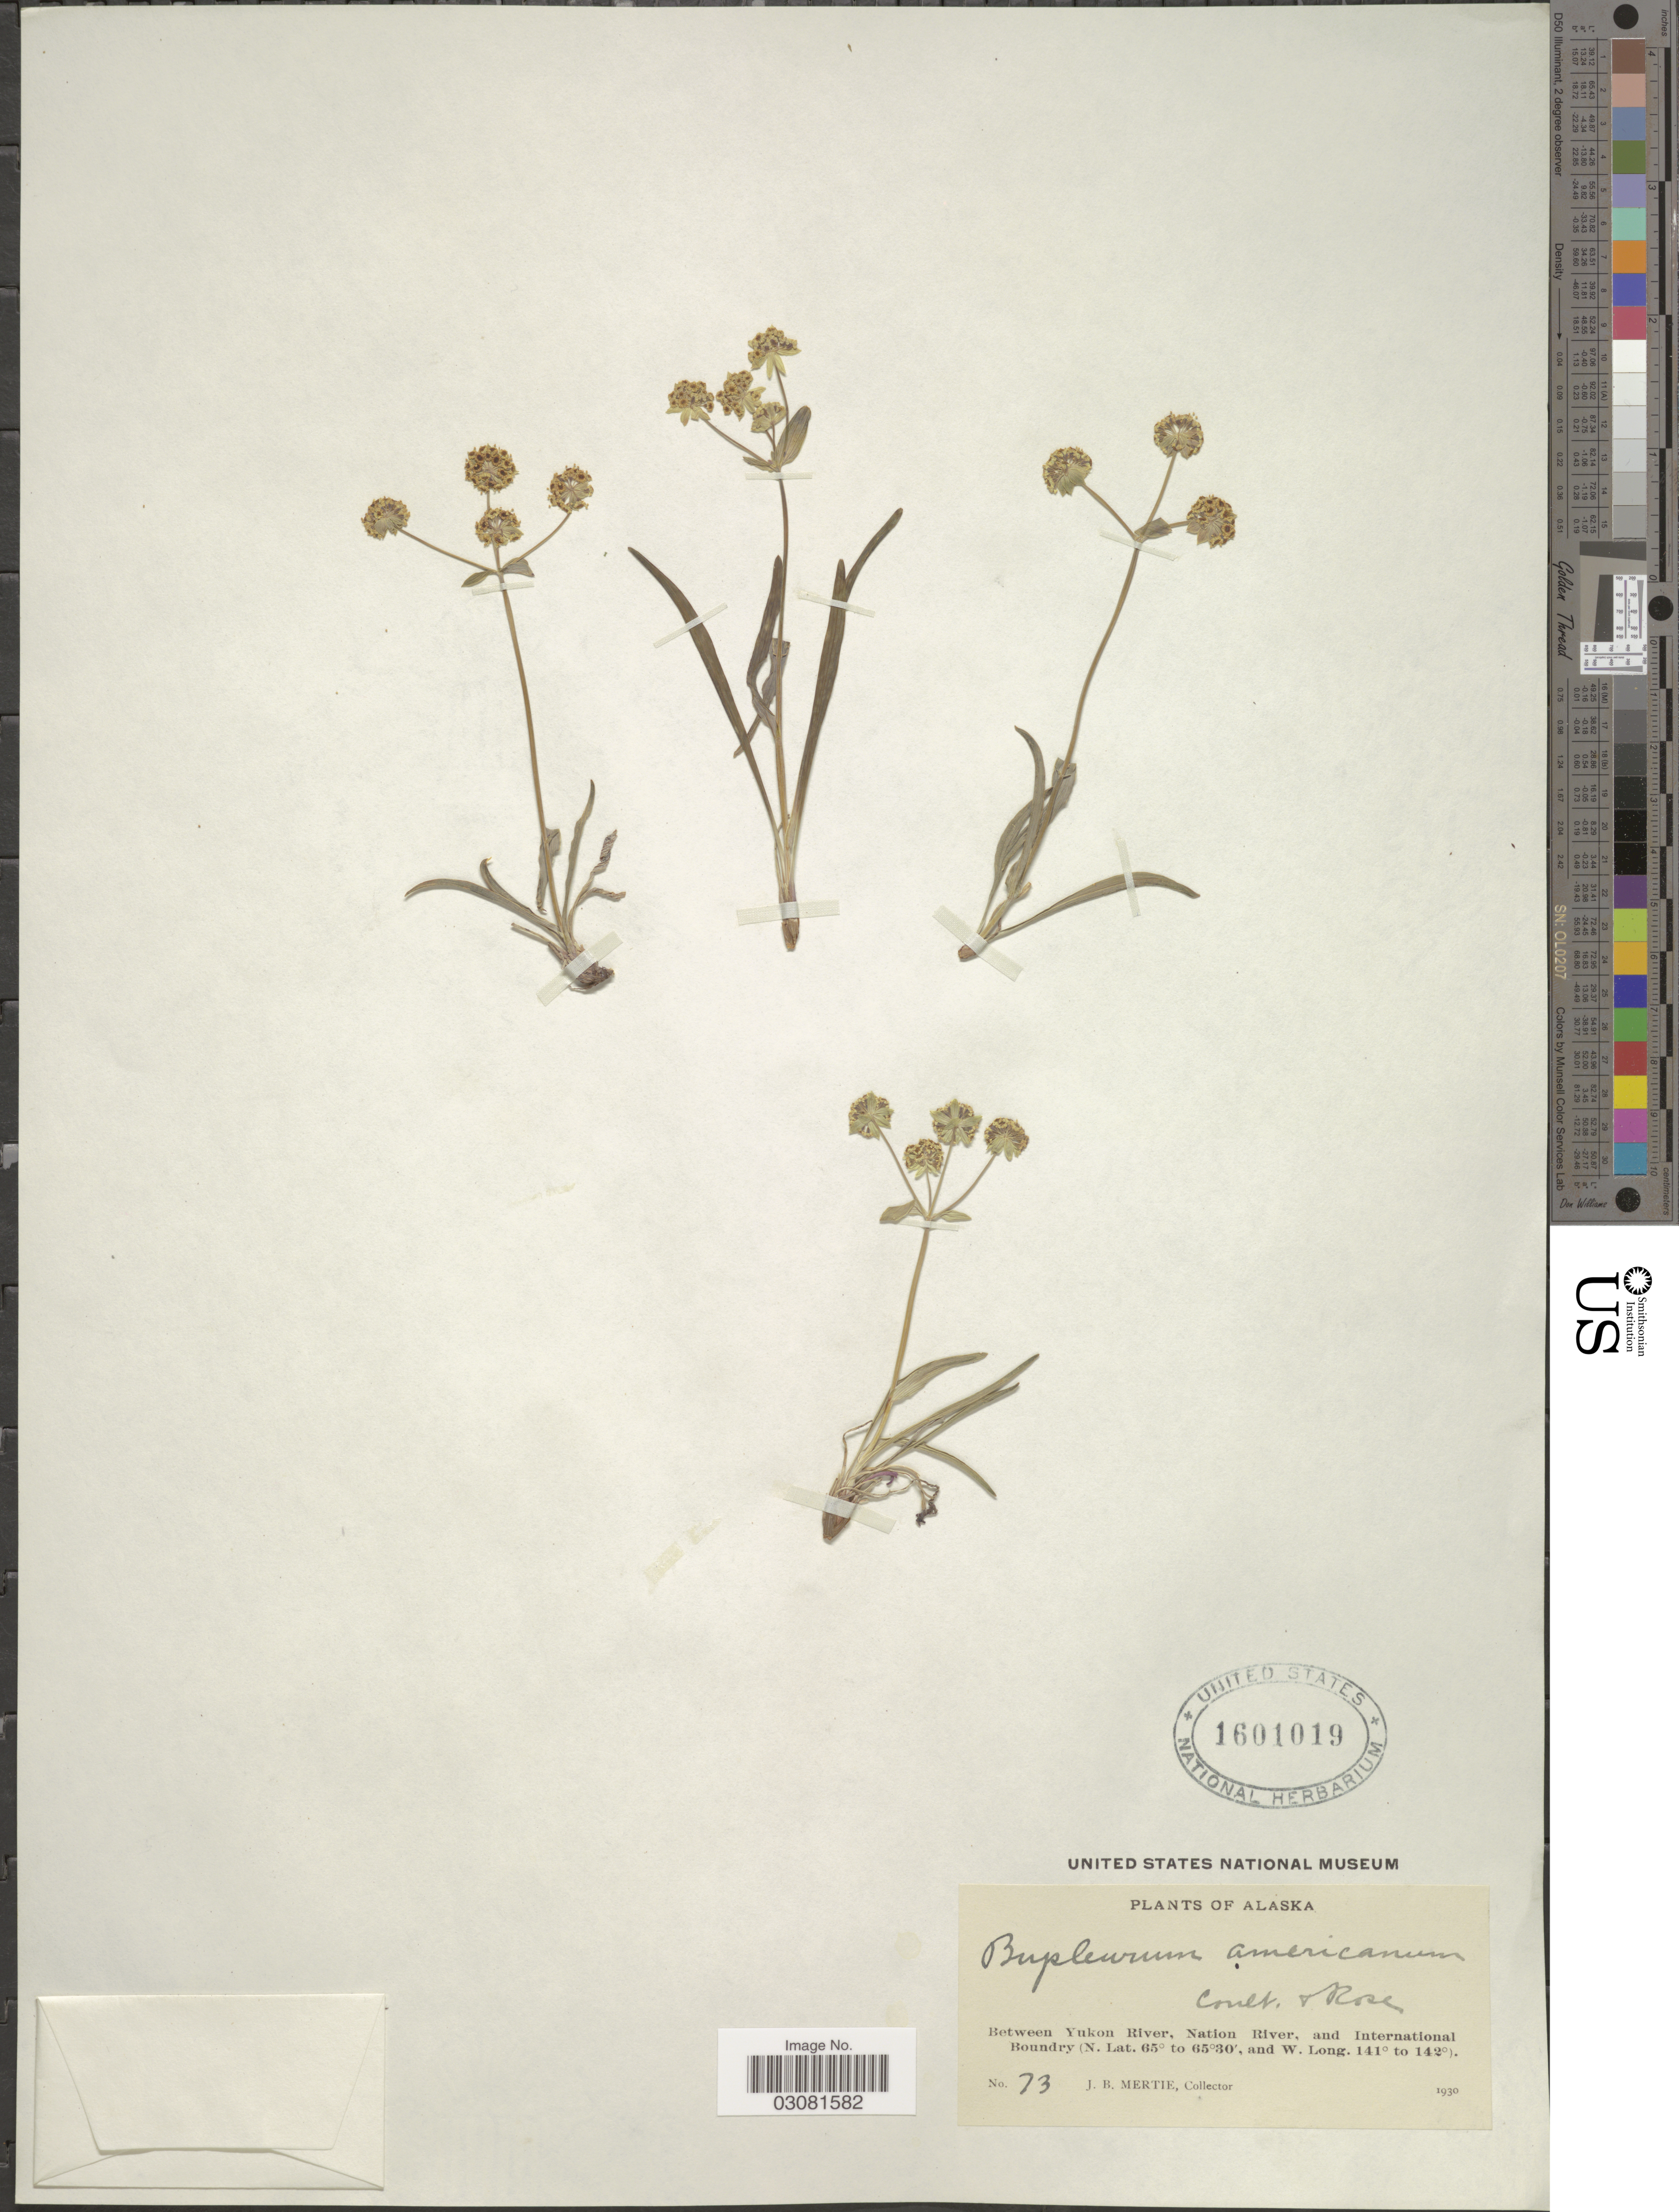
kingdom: Plantae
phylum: Tracheophyta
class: Magnoliopsida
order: Apiales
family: Apiaceae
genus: Bupleurum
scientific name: Bupleurum americanum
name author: J.M. Coult. & Rose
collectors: J. Mertie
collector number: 73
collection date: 1930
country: United States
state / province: Alaska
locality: Between Yukon River, Nation River, and International Boundary.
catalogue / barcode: US 1601019